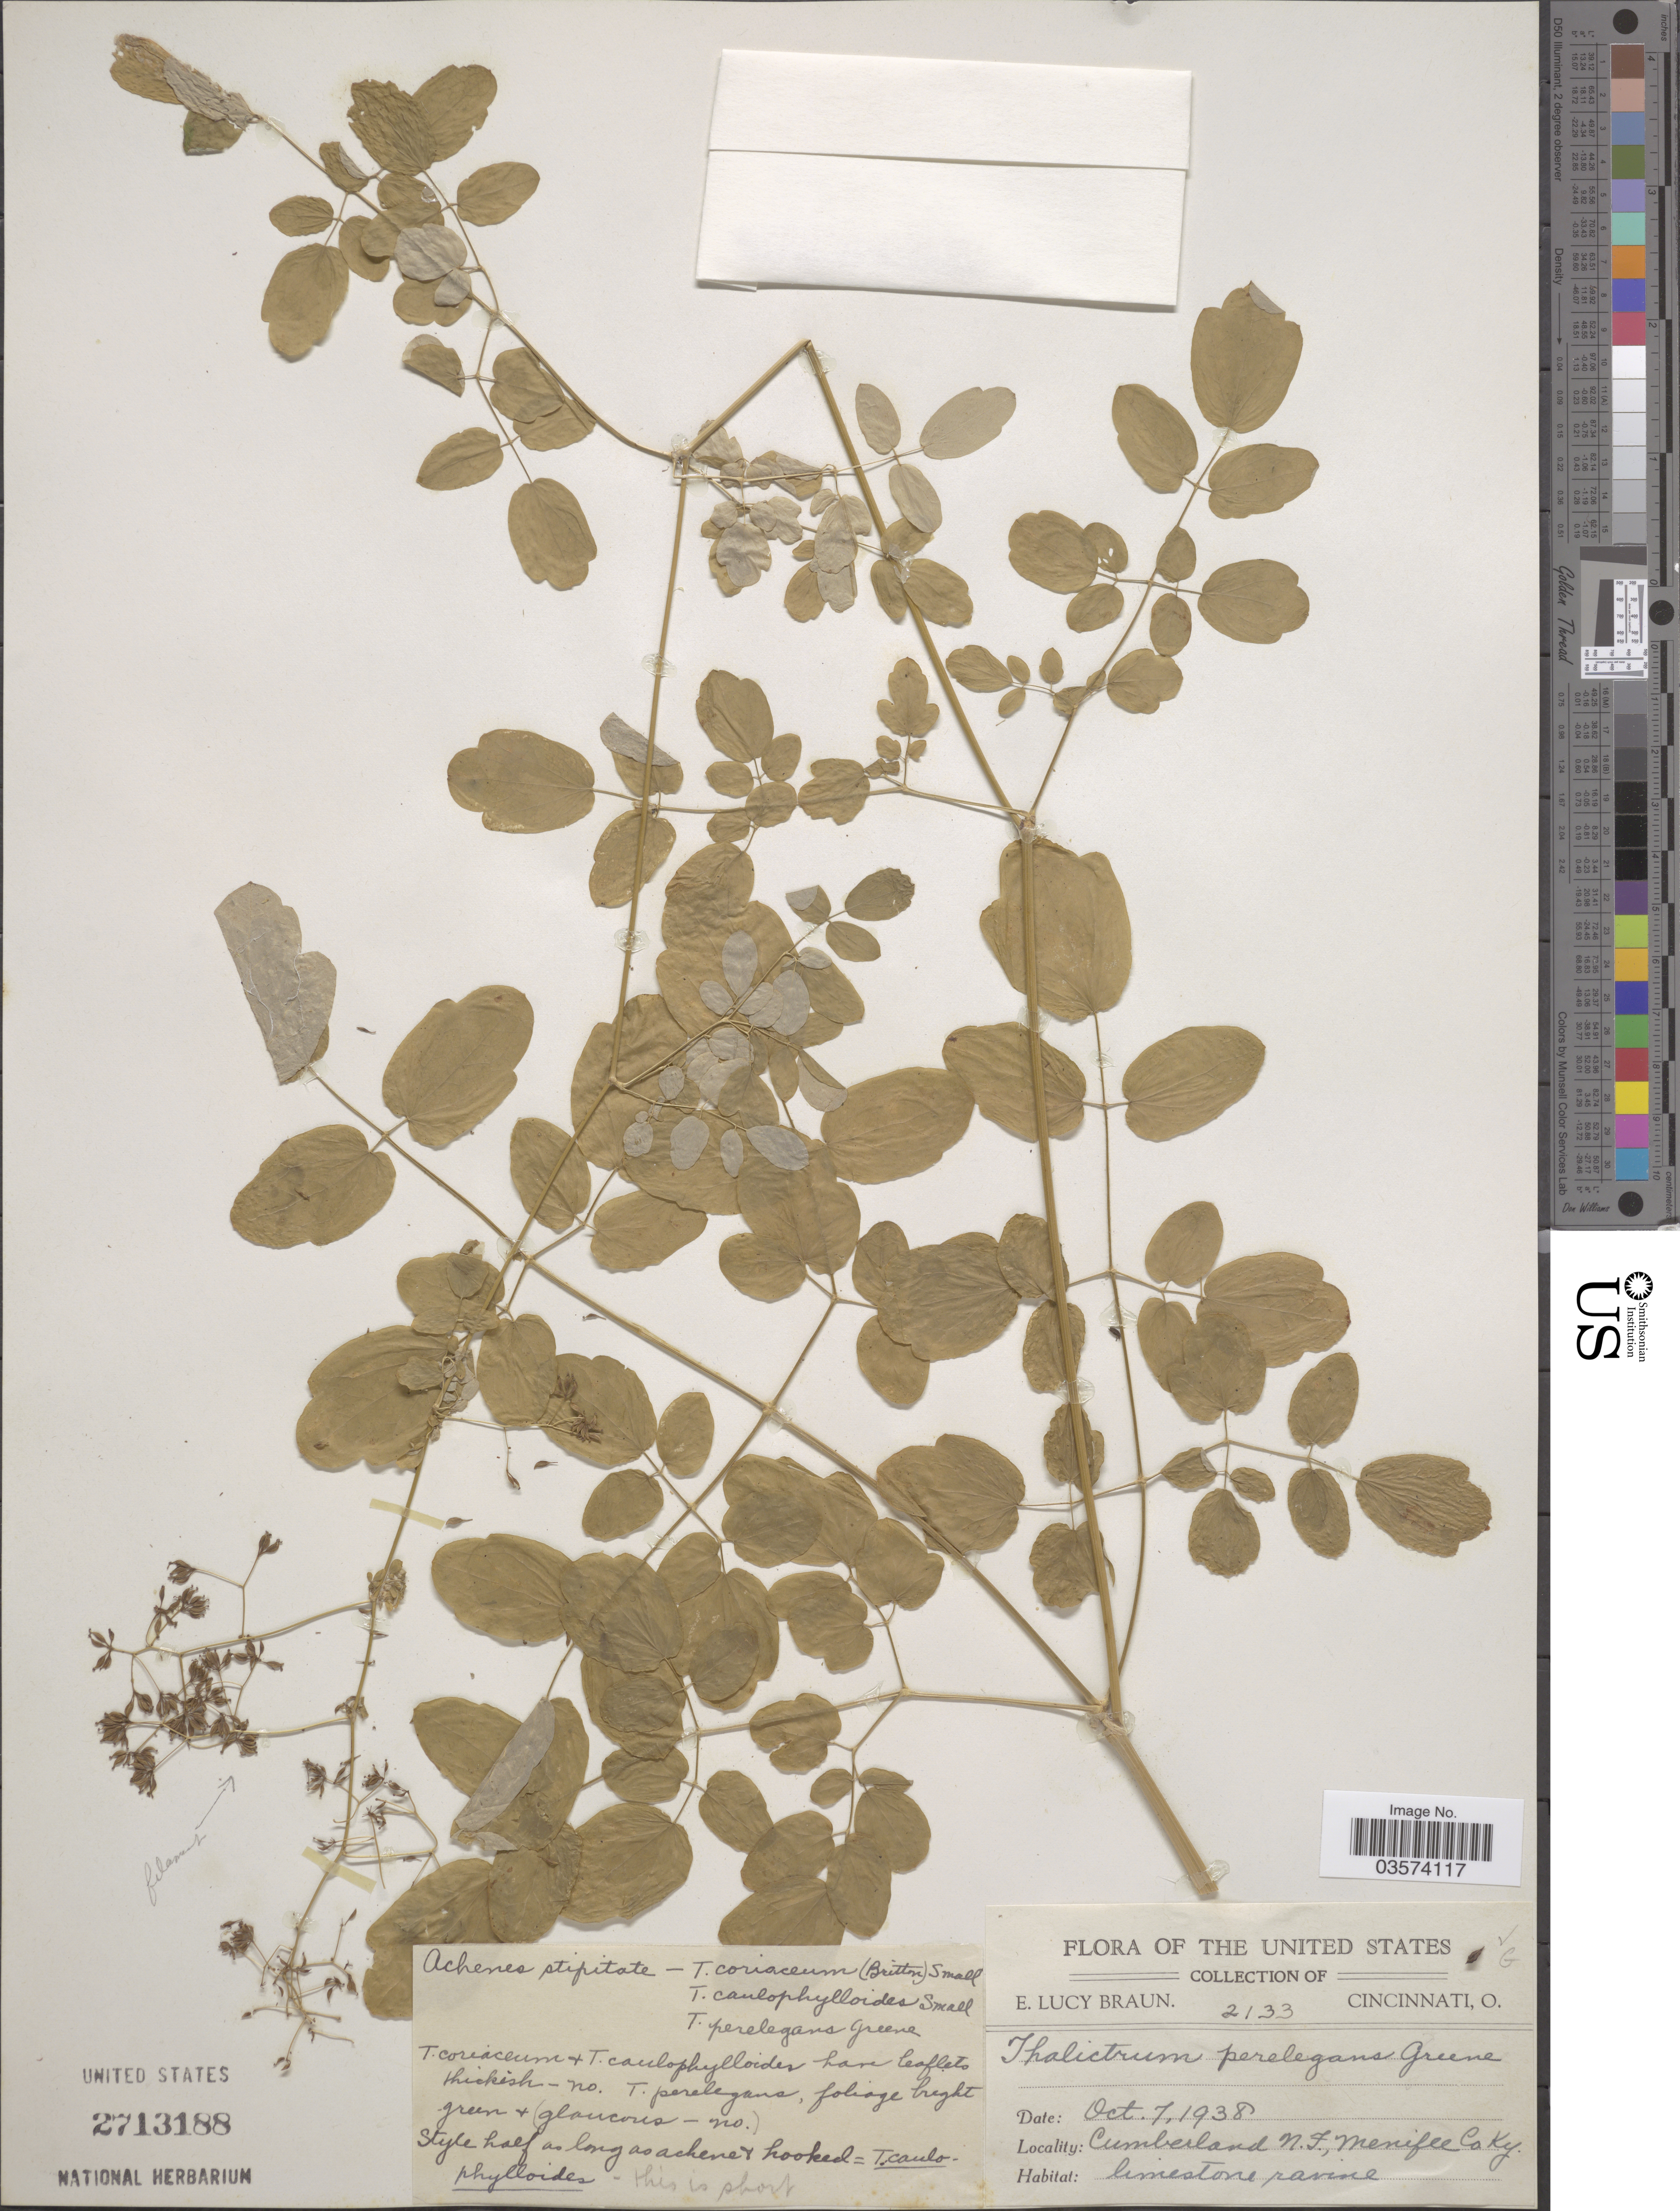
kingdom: Plantae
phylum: Tracheophyta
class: Magnoliopsida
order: Ranunculales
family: Ranunculaceae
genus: Thalictrum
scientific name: Thalictrum perelegans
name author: Greene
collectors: E. L. Braun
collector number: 2133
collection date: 1938-10-07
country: United States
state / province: Kentucky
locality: Cumberland N. F., Meniflee Co.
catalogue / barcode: US 2713188